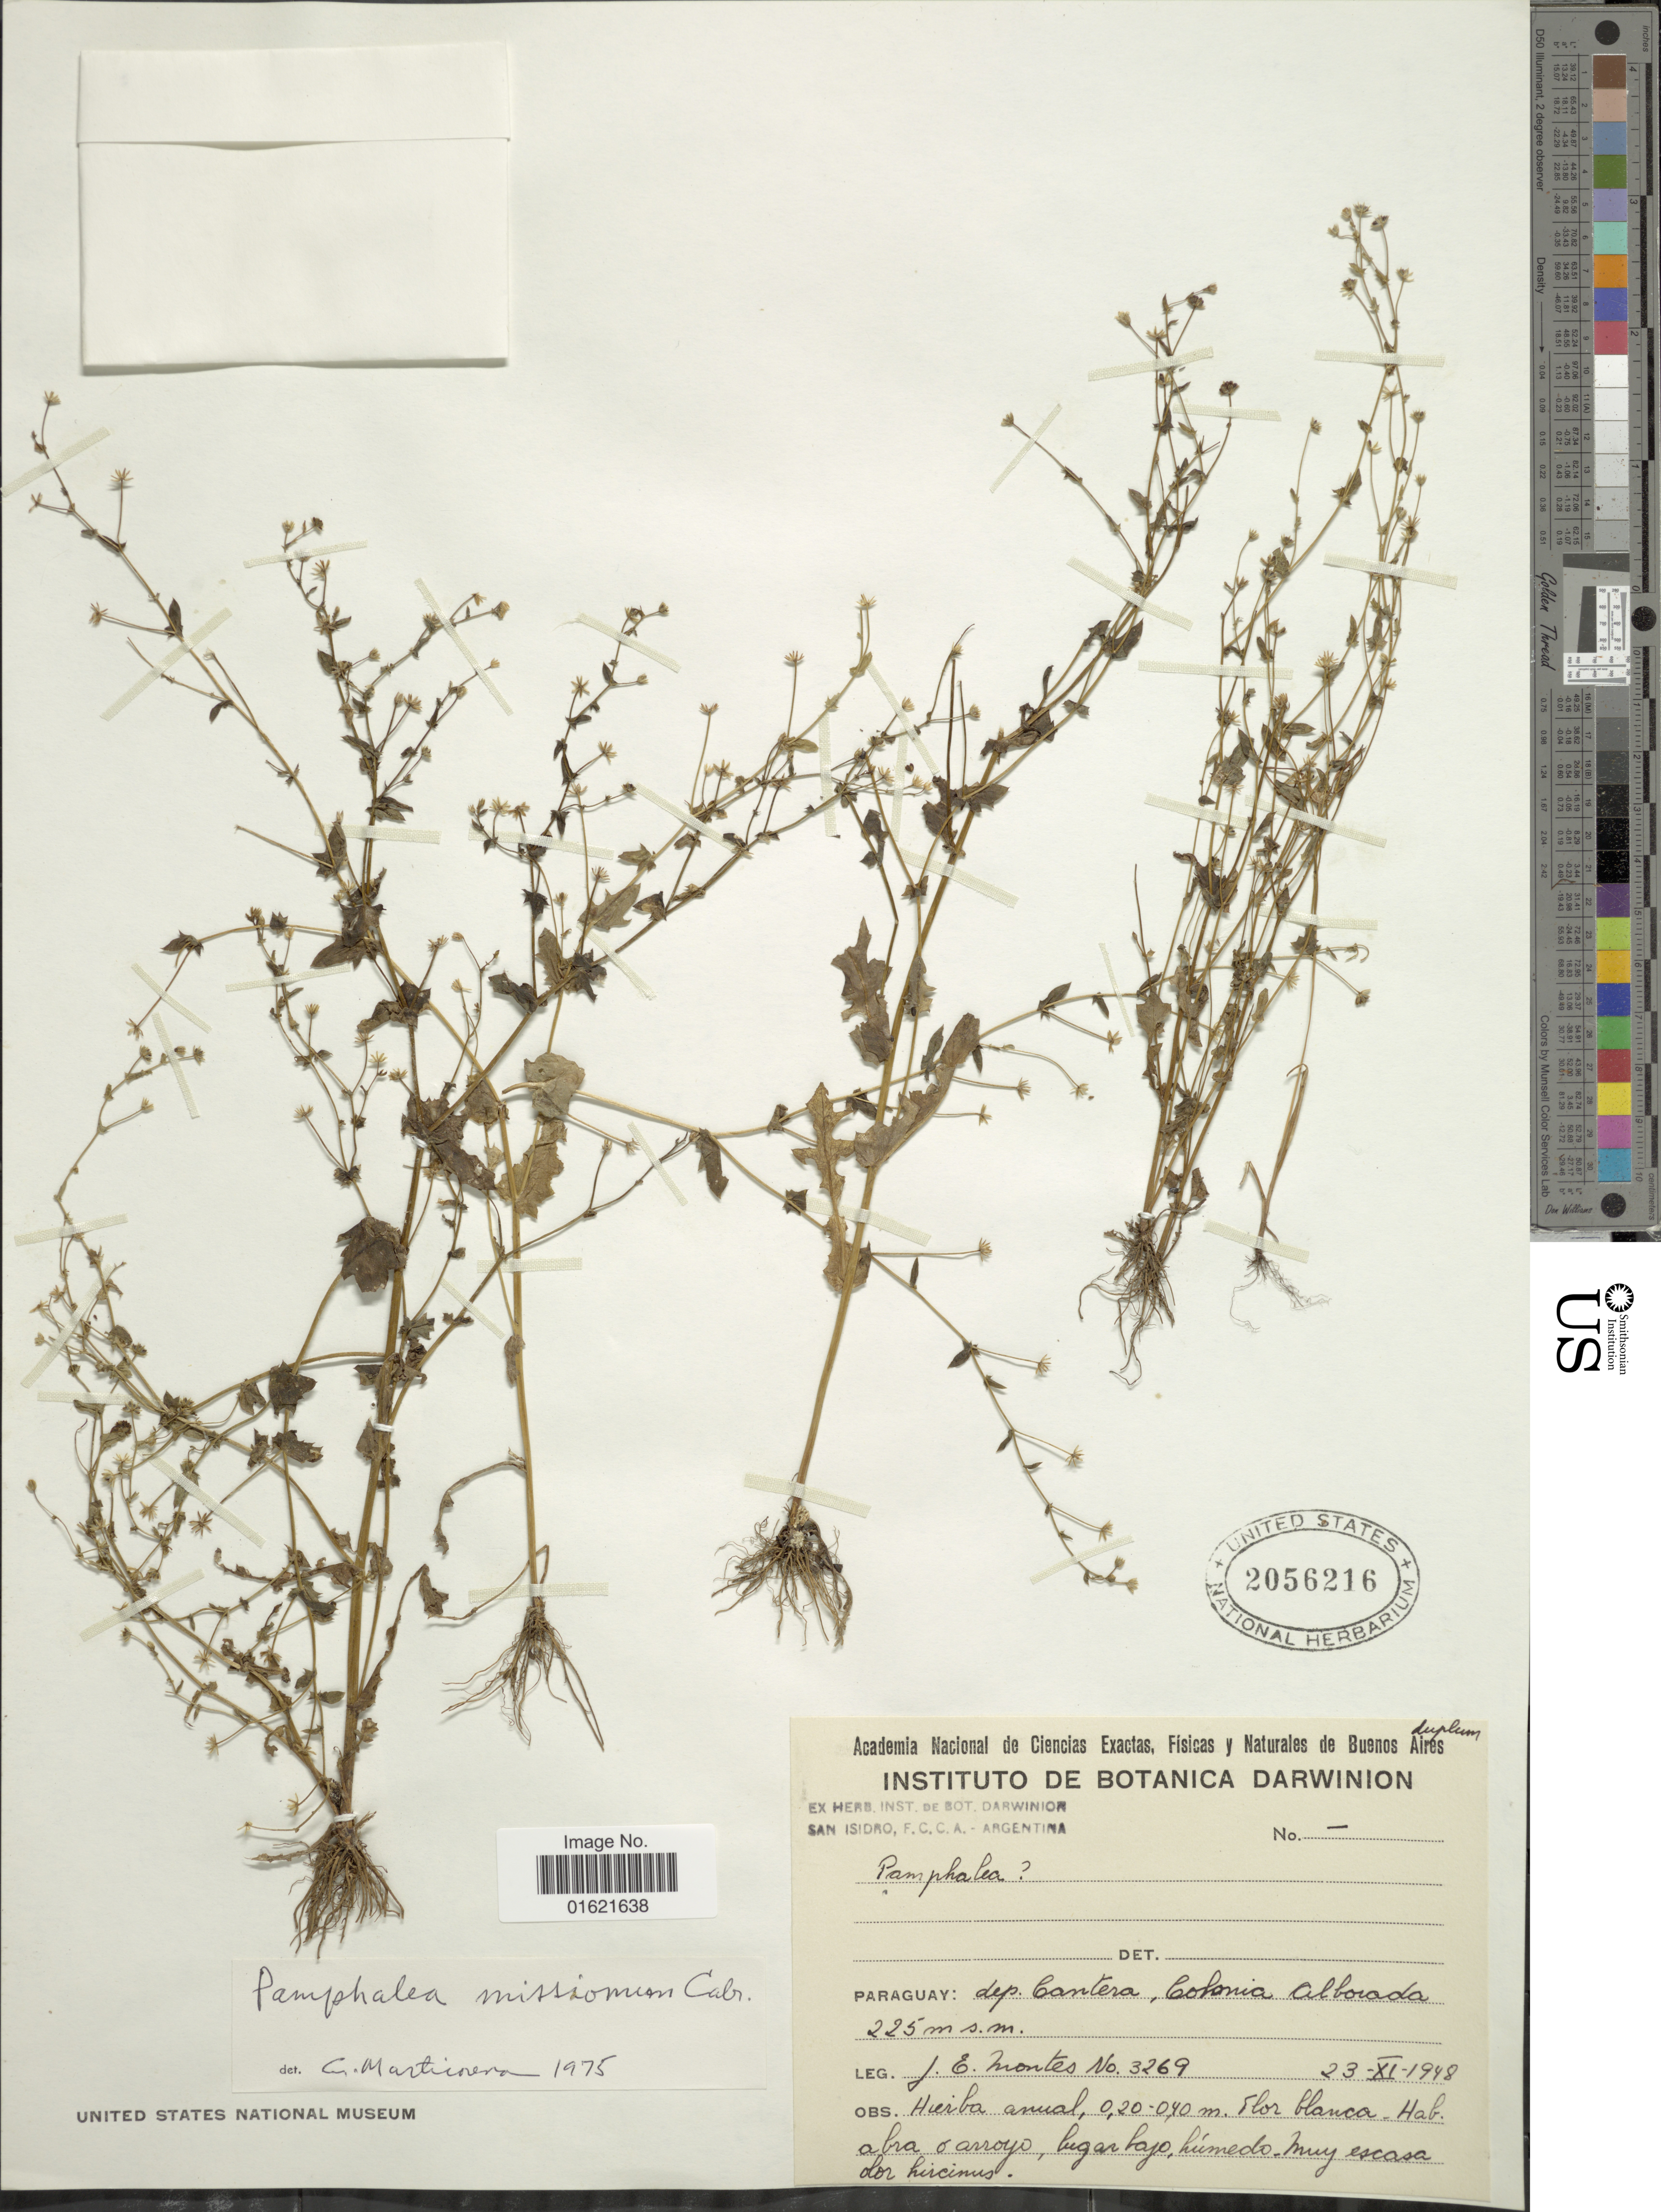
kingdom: Plantae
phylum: Tracheophyta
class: Magnoliopsida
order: Asterales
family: Asteraceae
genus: Panphalea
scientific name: Panphalea missionum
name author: Cabrera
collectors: J. E. Montes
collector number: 3269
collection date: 1948-11-23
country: Paraguay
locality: Dep, Catera, Colonia Alborada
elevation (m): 225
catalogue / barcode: US 2056216